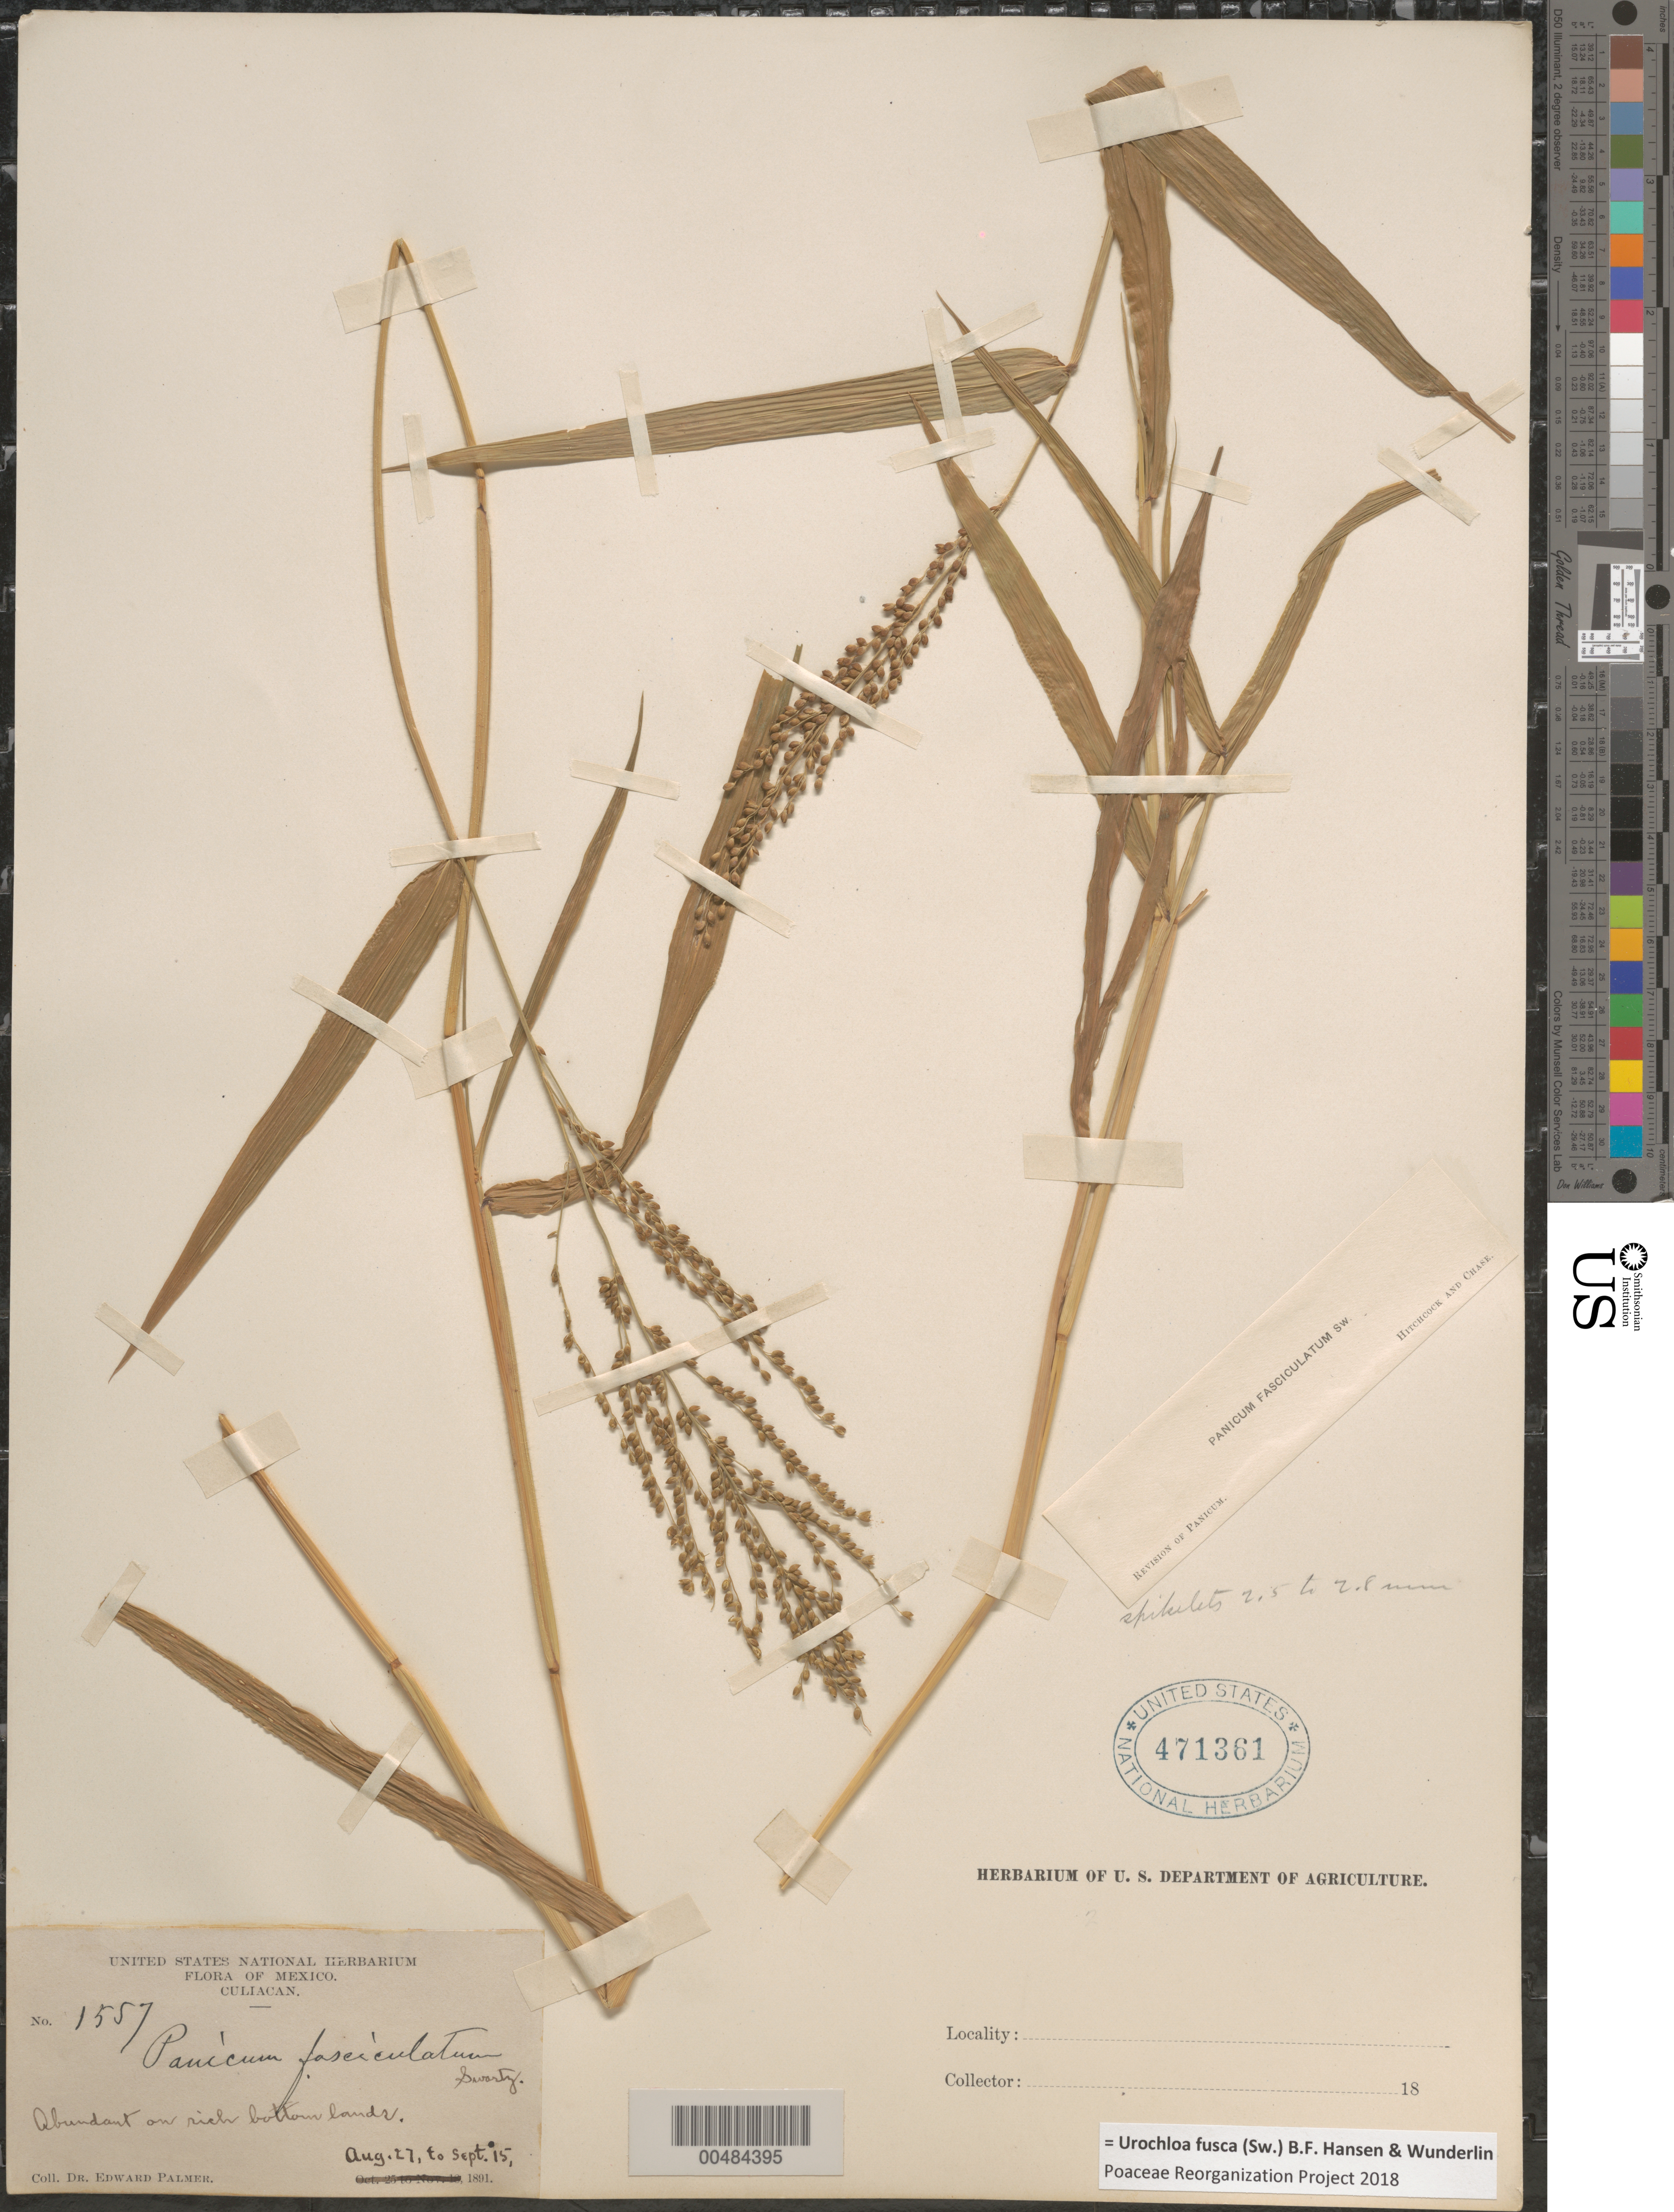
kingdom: Plantae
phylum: Tracheophyta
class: Liliopsida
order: Poales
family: Poaceae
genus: Brachiaria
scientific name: Brachiaria fasciculata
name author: (Sw.) Parodi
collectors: E. Palmer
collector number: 1557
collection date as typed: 27 Aug 1891 to 15 Sep 1891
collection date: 1891-08-27/1891-09-15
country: Mexico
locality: Culiacan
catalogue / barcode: US 471361